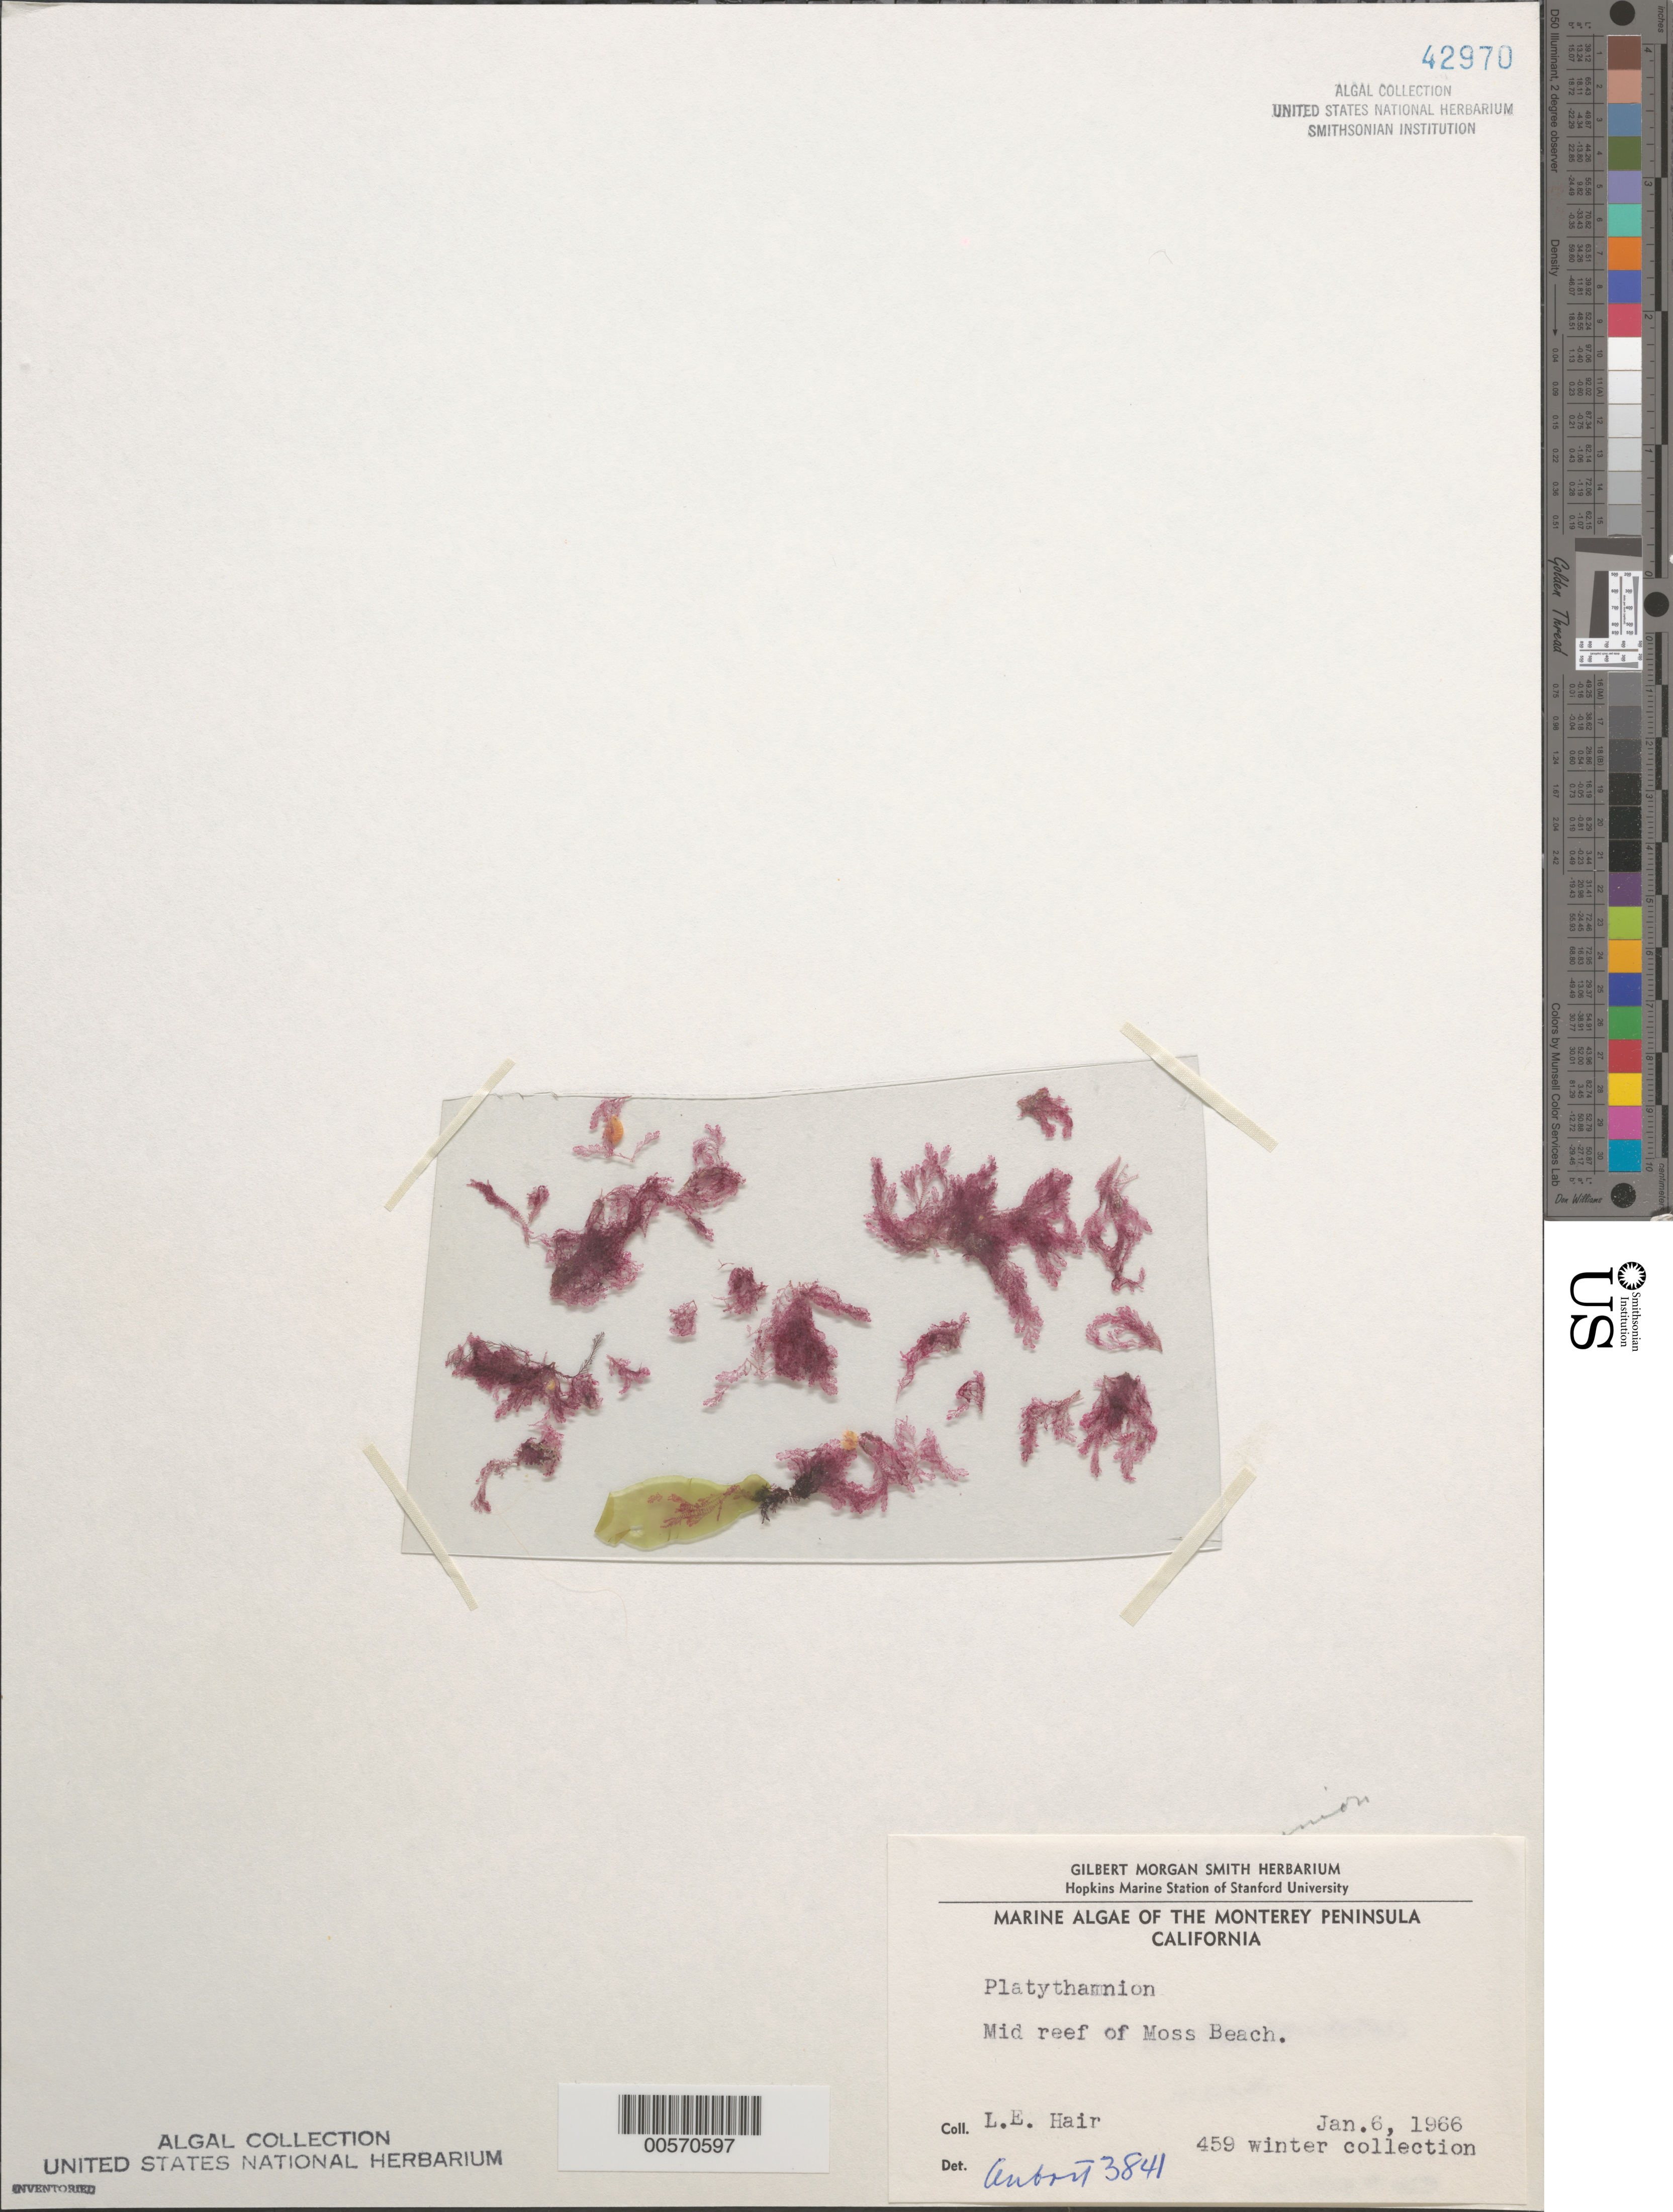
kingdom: Plantae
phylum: Rhodophyta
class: Florideophyceae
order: Ceramiales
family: Ceramiaceae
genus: Platythamnion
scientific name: Platythamnion sp.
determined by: Abbott, Isabella A.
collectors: L. Hair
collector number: LEH 459 & IAA 3841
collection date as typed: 06 Jan 1966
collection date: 1966-01-06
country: United States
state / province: California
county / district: Monterey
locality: Middle Reef of Moss Beach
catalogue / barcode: US 42970